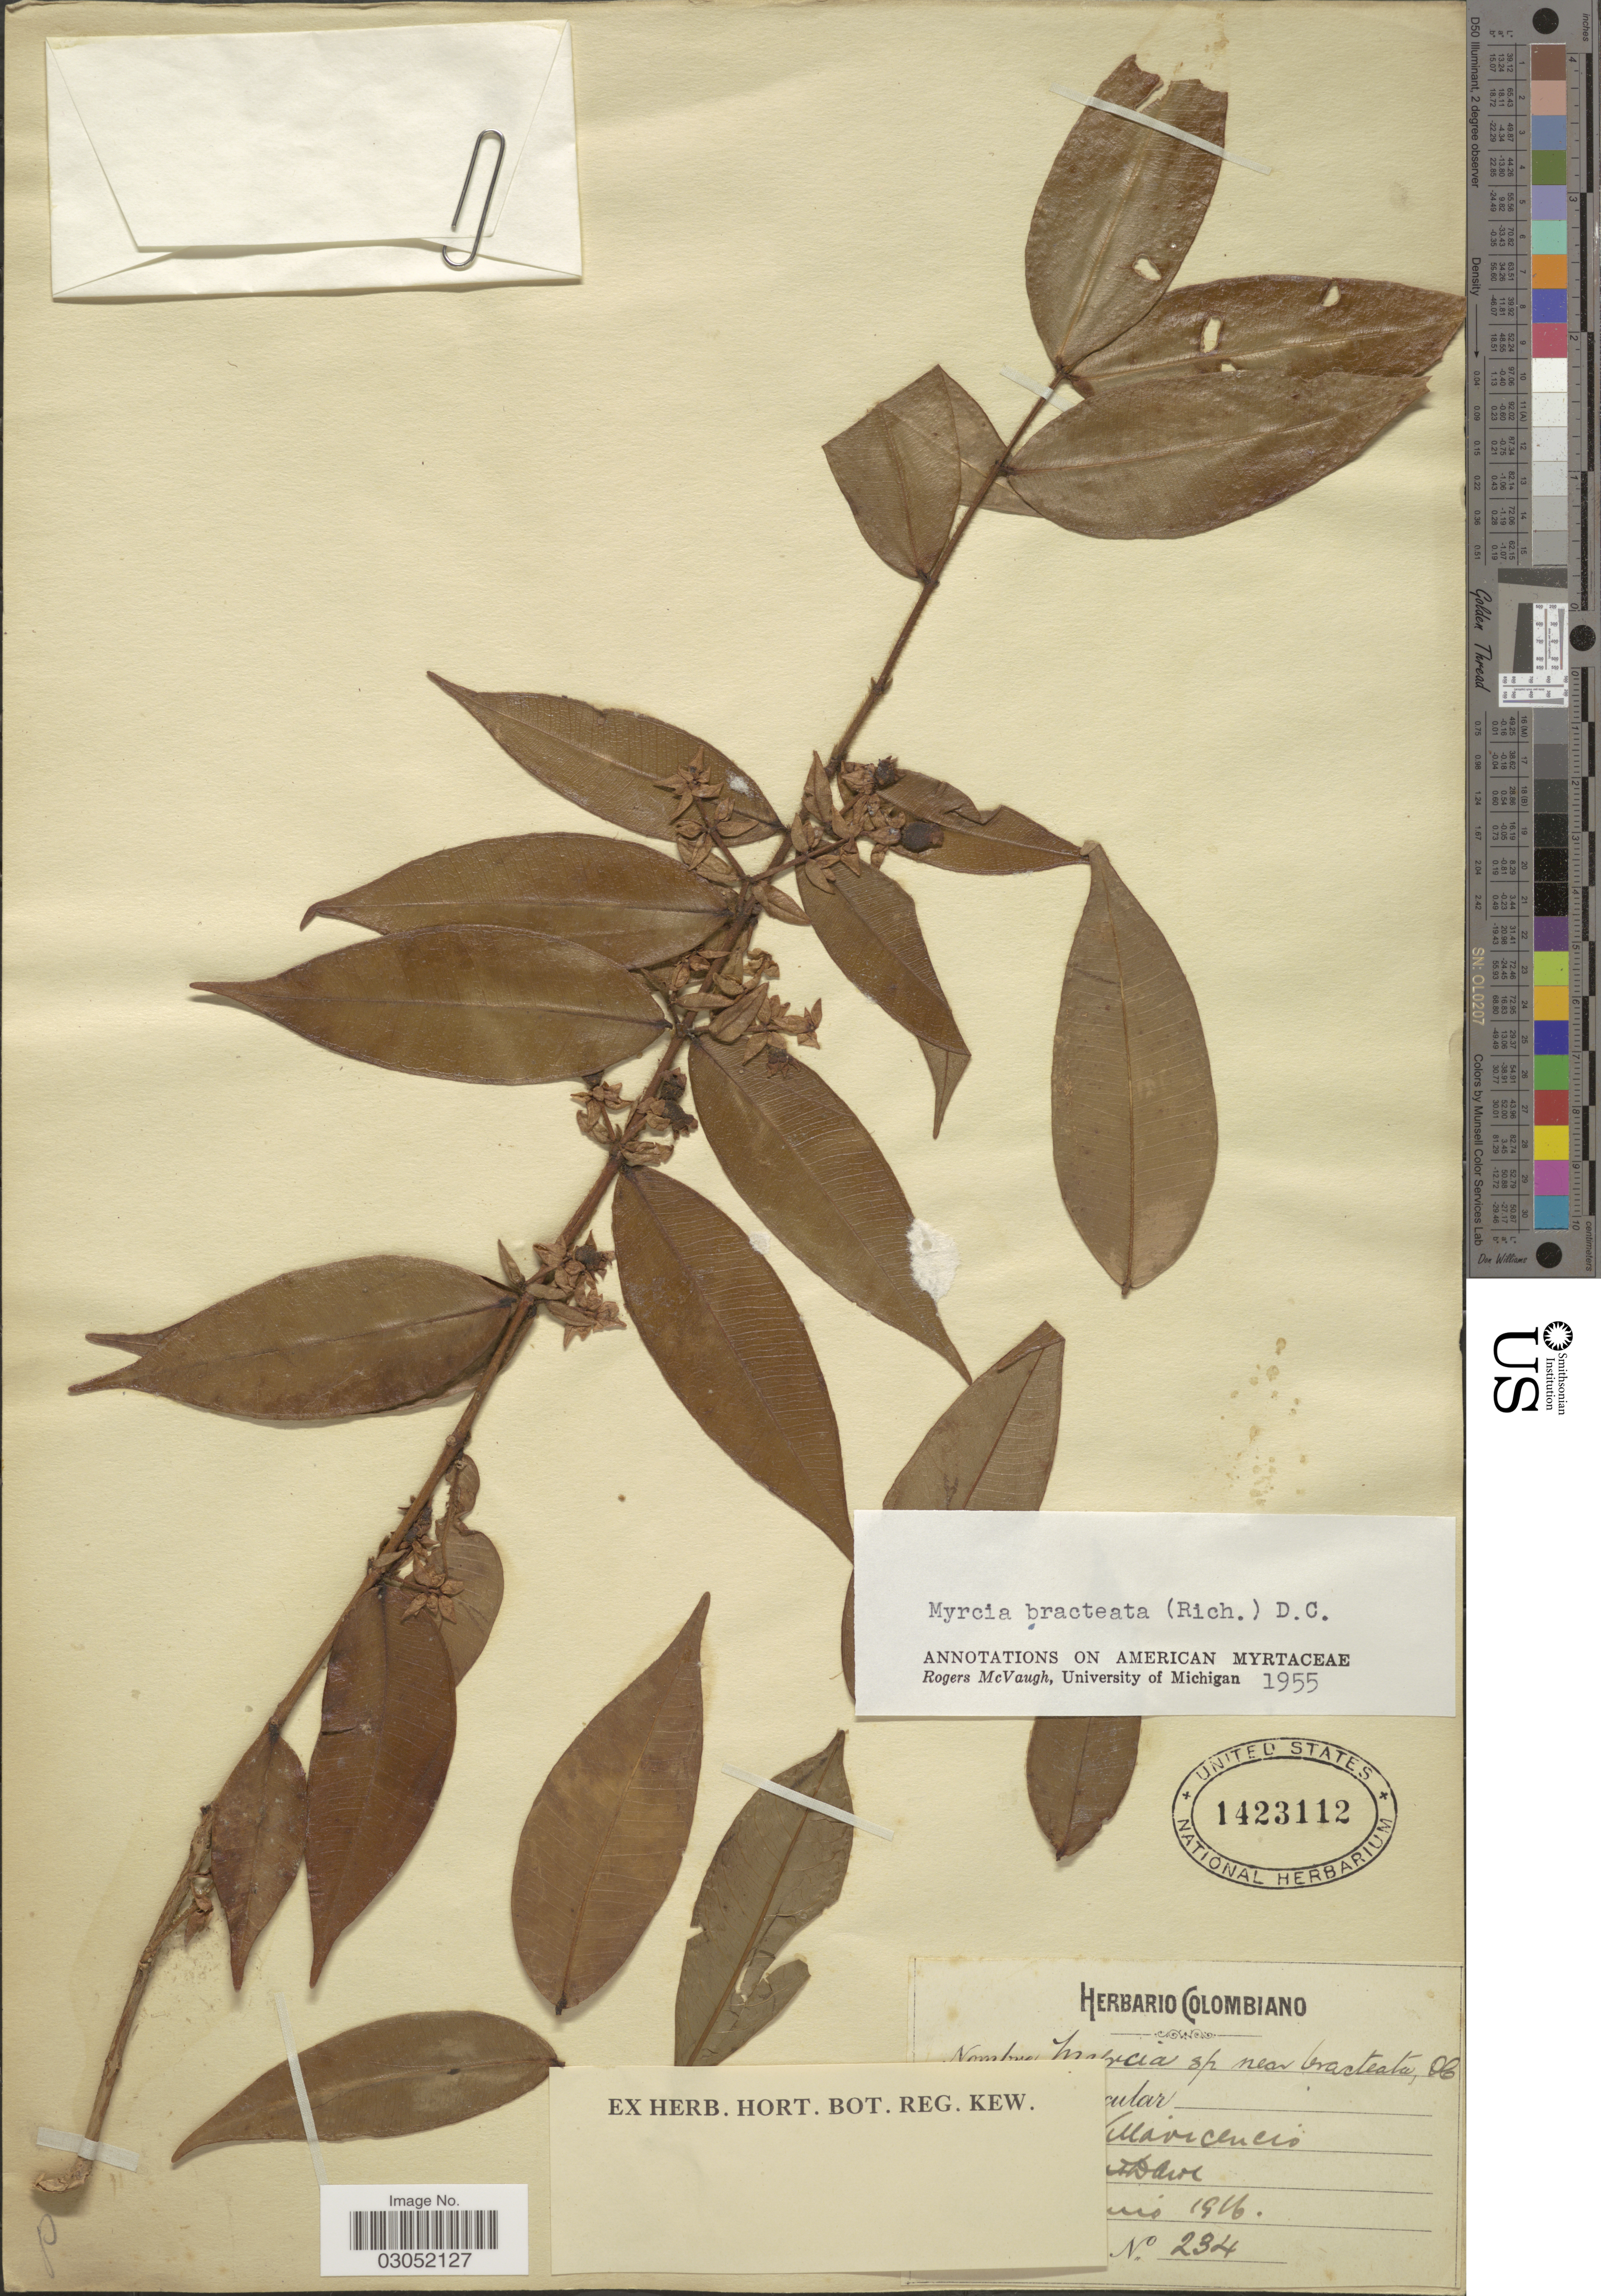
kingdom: Plantae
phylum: Tracheophyta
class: Magnoliopsida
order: Myrtales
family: Myrtaceae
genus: Myrcia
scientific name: Myrcia bracteata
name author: (Rich.) DC.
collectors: M. T. Dawe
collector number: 234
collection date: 1916-06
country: Colombia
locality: Villavicencio.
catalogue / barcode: US 1423112